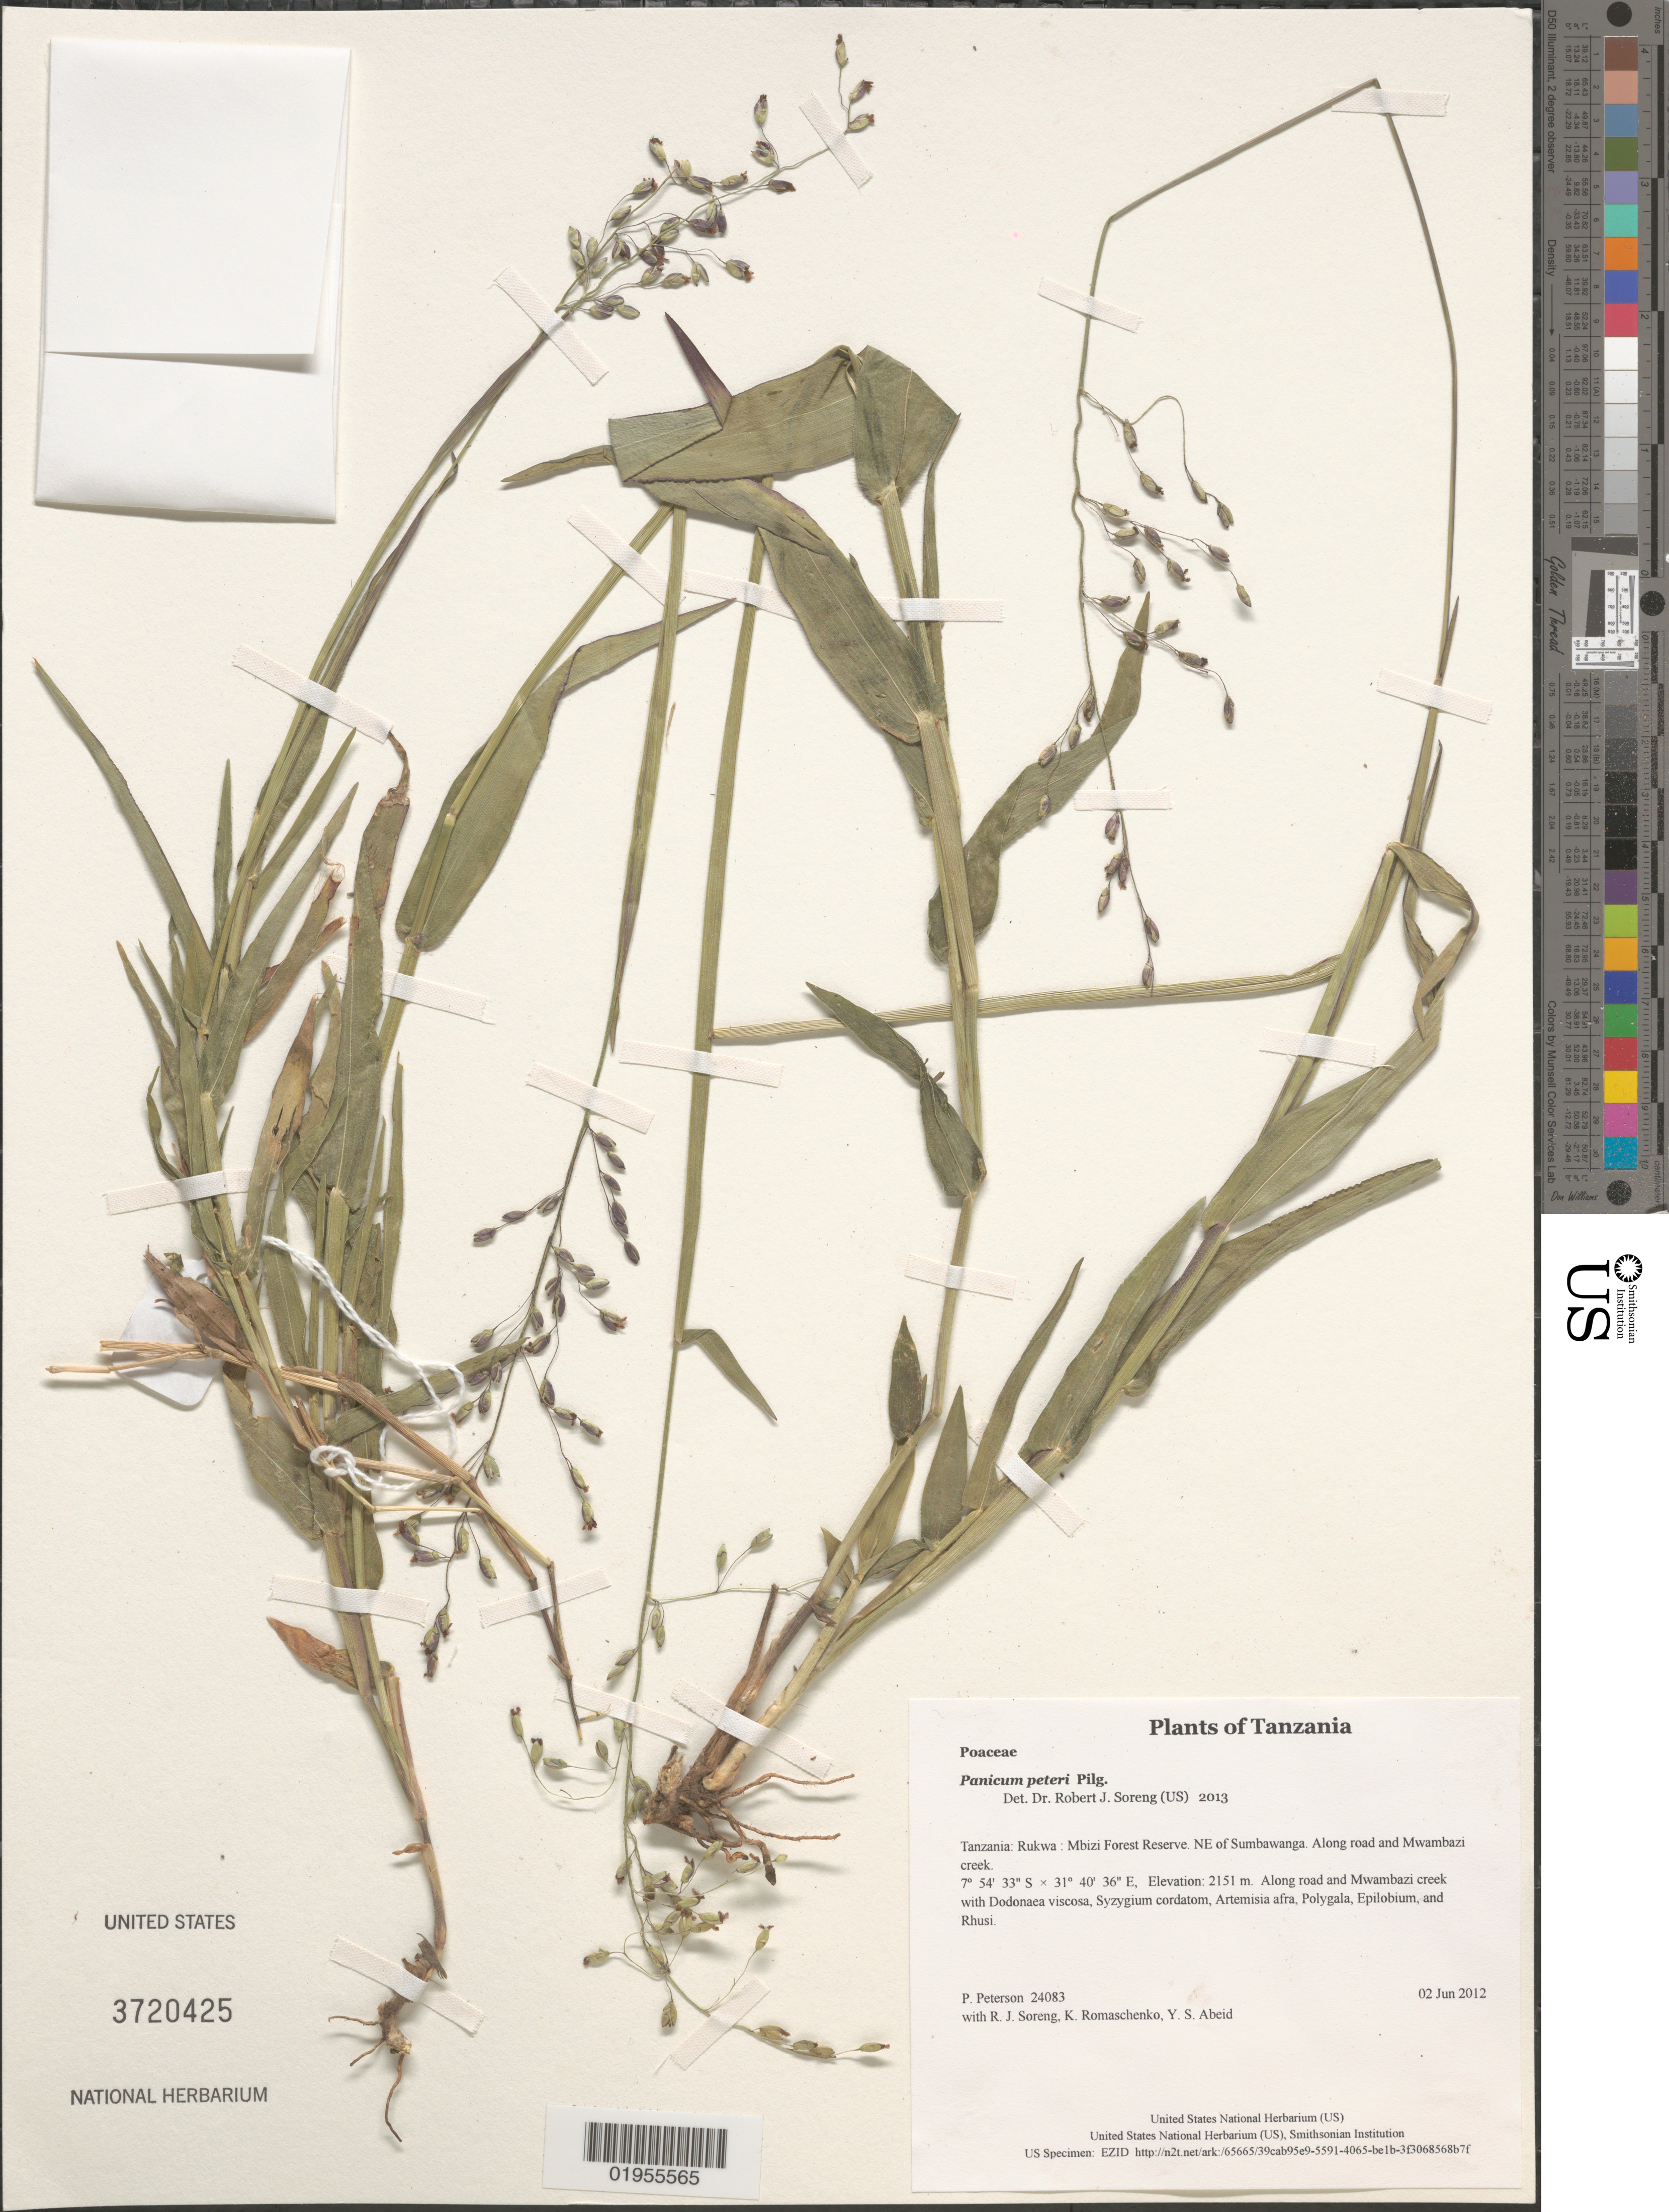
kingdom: Plantae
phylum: Tracheophyta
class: Liliopsida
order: Poales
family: Poaceae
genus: Panicum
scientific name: Panicum peteri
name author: Pilg.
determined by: Soreng, Robert J., Research Associate (BOT), Smithsonian Institution - National Museum of Natural History (UNITED STATES)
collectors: P. M. Peterson, R. J. Soreng, K. Romaschenko & Y. Abeid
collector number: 24083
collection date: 2012-06-02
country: Tanzania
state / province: Rukwa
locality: Mbizi Forest Reserve. NE of Sumbawanga. Along road and Mwambazi creek.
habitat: Along road and Mwambazi creek with Dodonaea viscosa, Syzygium cordatom, Artemisia afra, Polygala, Epilobium, and Rhusi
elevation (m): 2151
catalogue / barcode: US 3720425